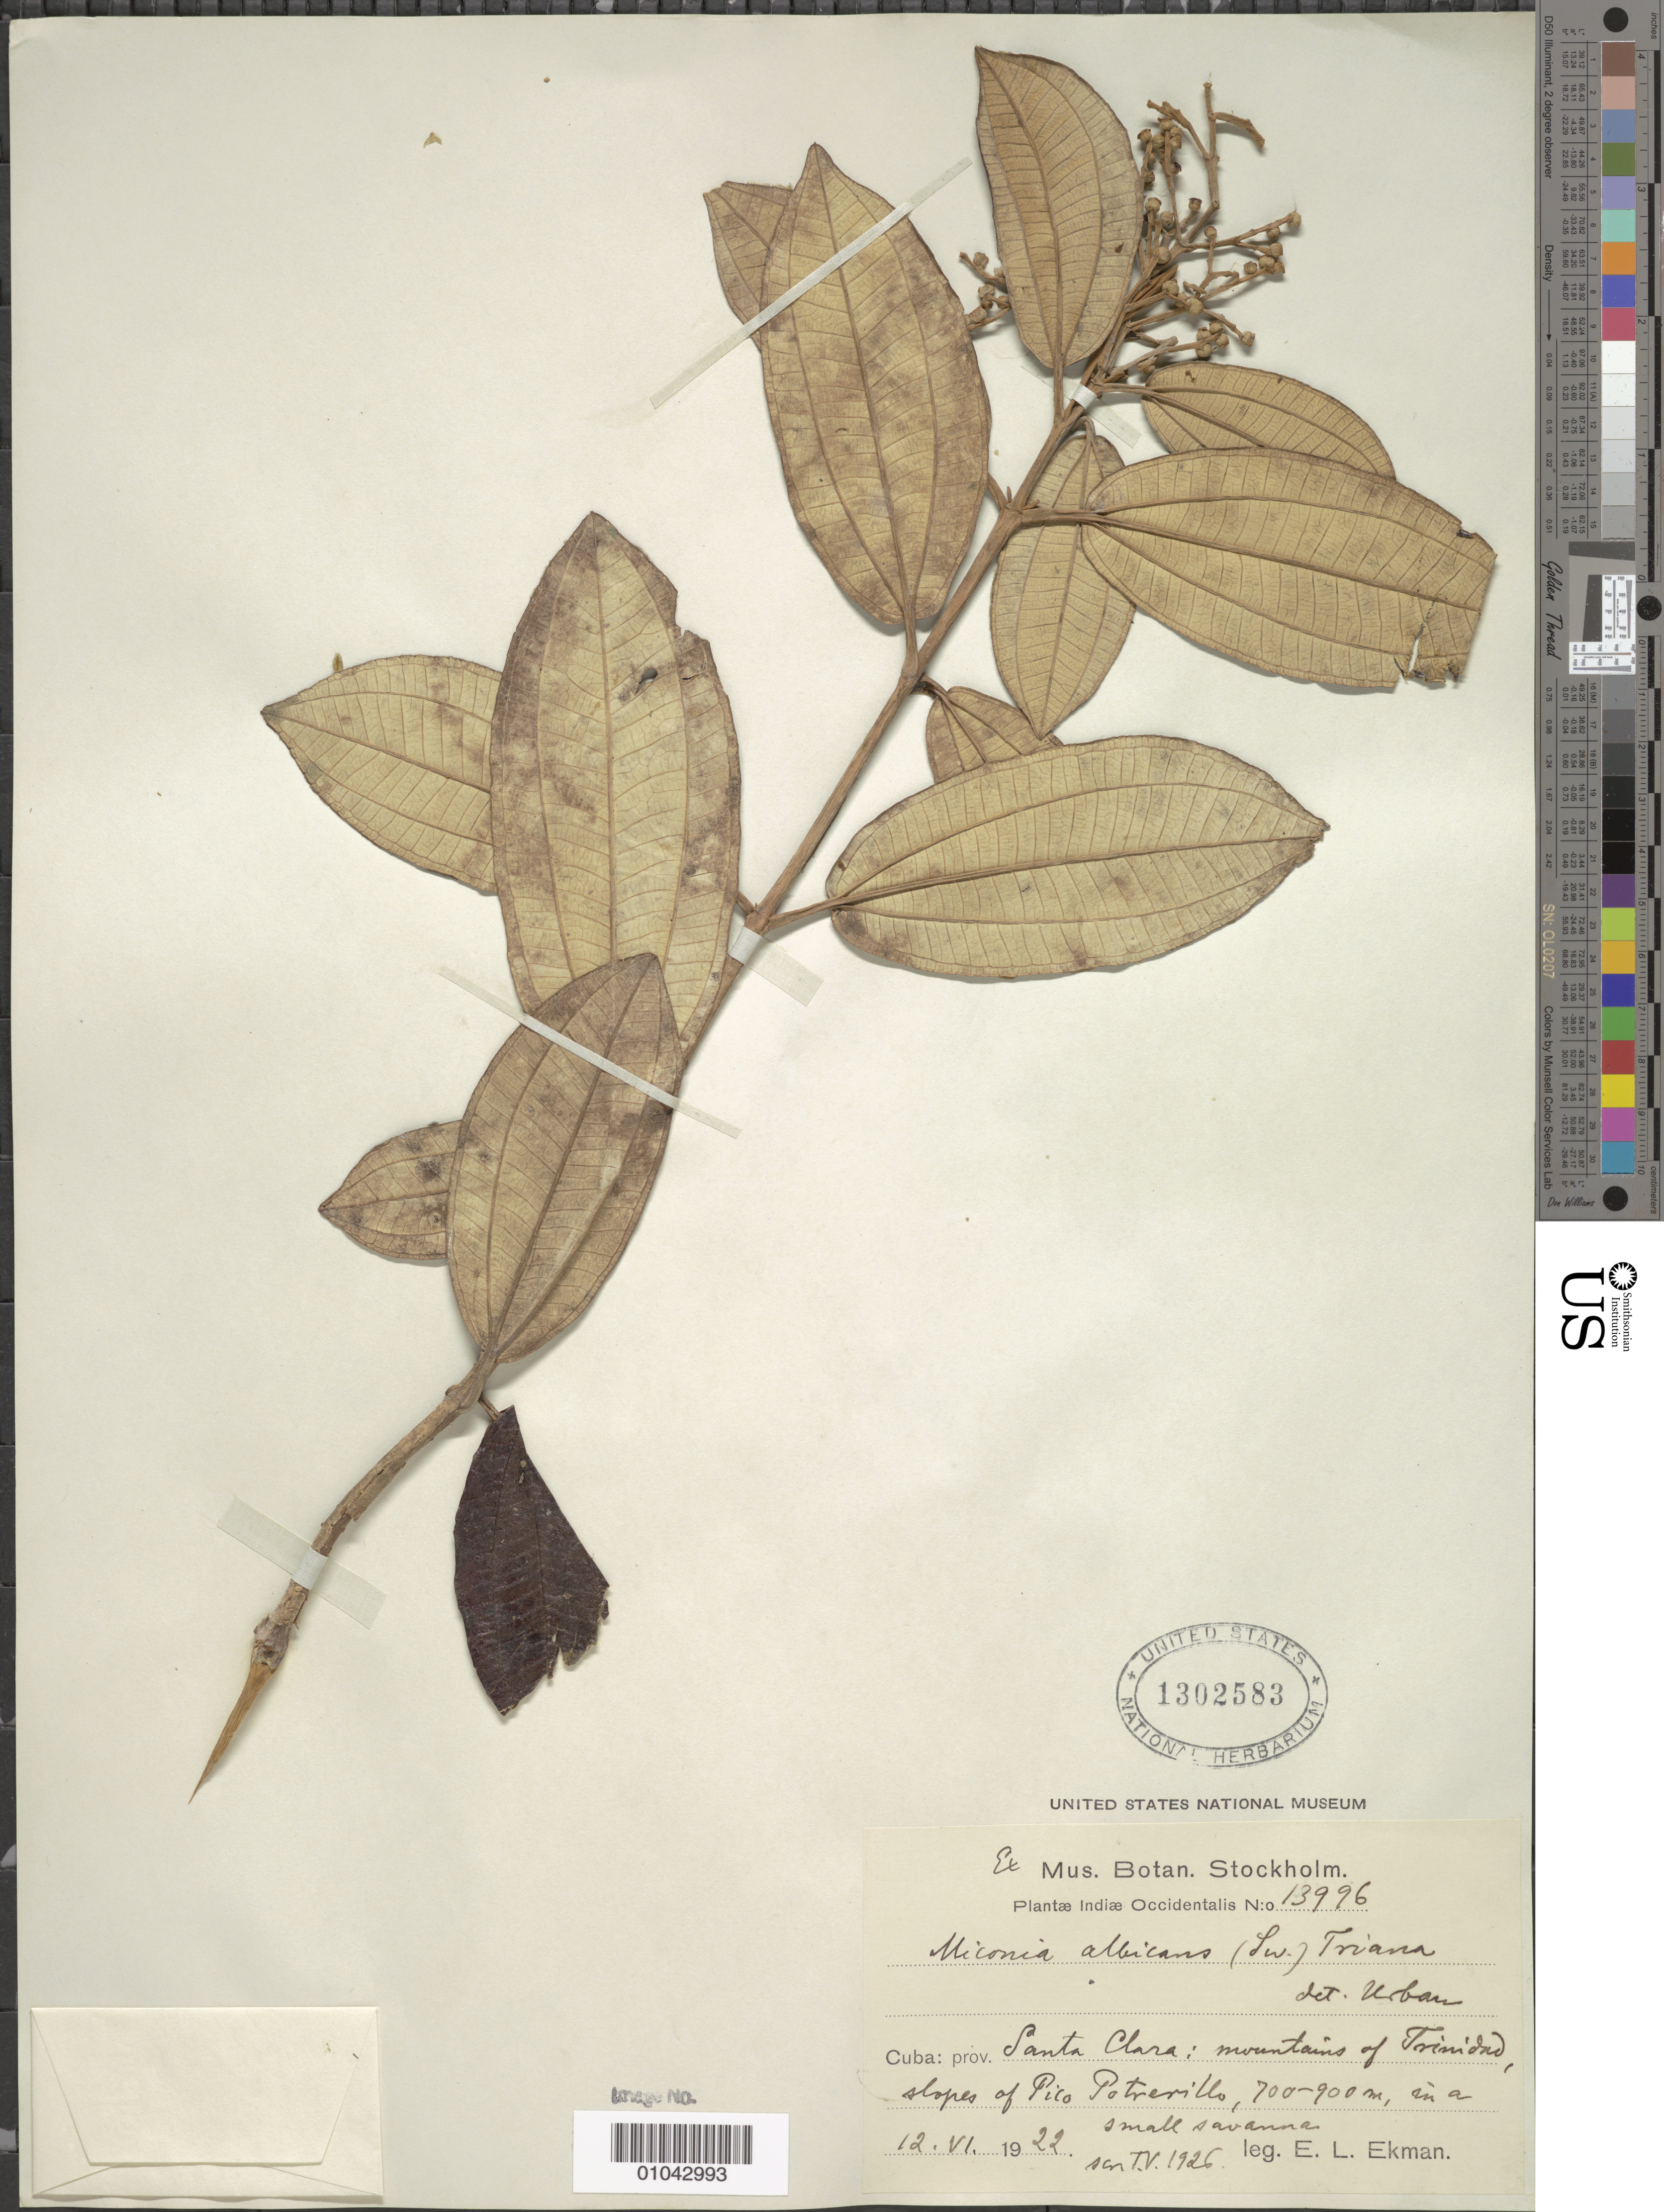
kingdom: Plantae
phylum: Tracheophyta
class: Magnoliopsida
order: Myrtales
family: Melastomataceae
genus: Miconia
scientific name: Miconia albicans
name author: (Sw.) Triana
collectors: E. L. Ekman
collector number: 13996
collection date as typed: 12 Jun 1922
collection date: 1922-06-12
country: Cuba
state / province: Santa Clara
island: Cuba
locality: Trinidad Mountains, slopes of Pico Potrevillo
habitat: Small savanna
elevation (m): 700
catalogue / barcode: US 1302583